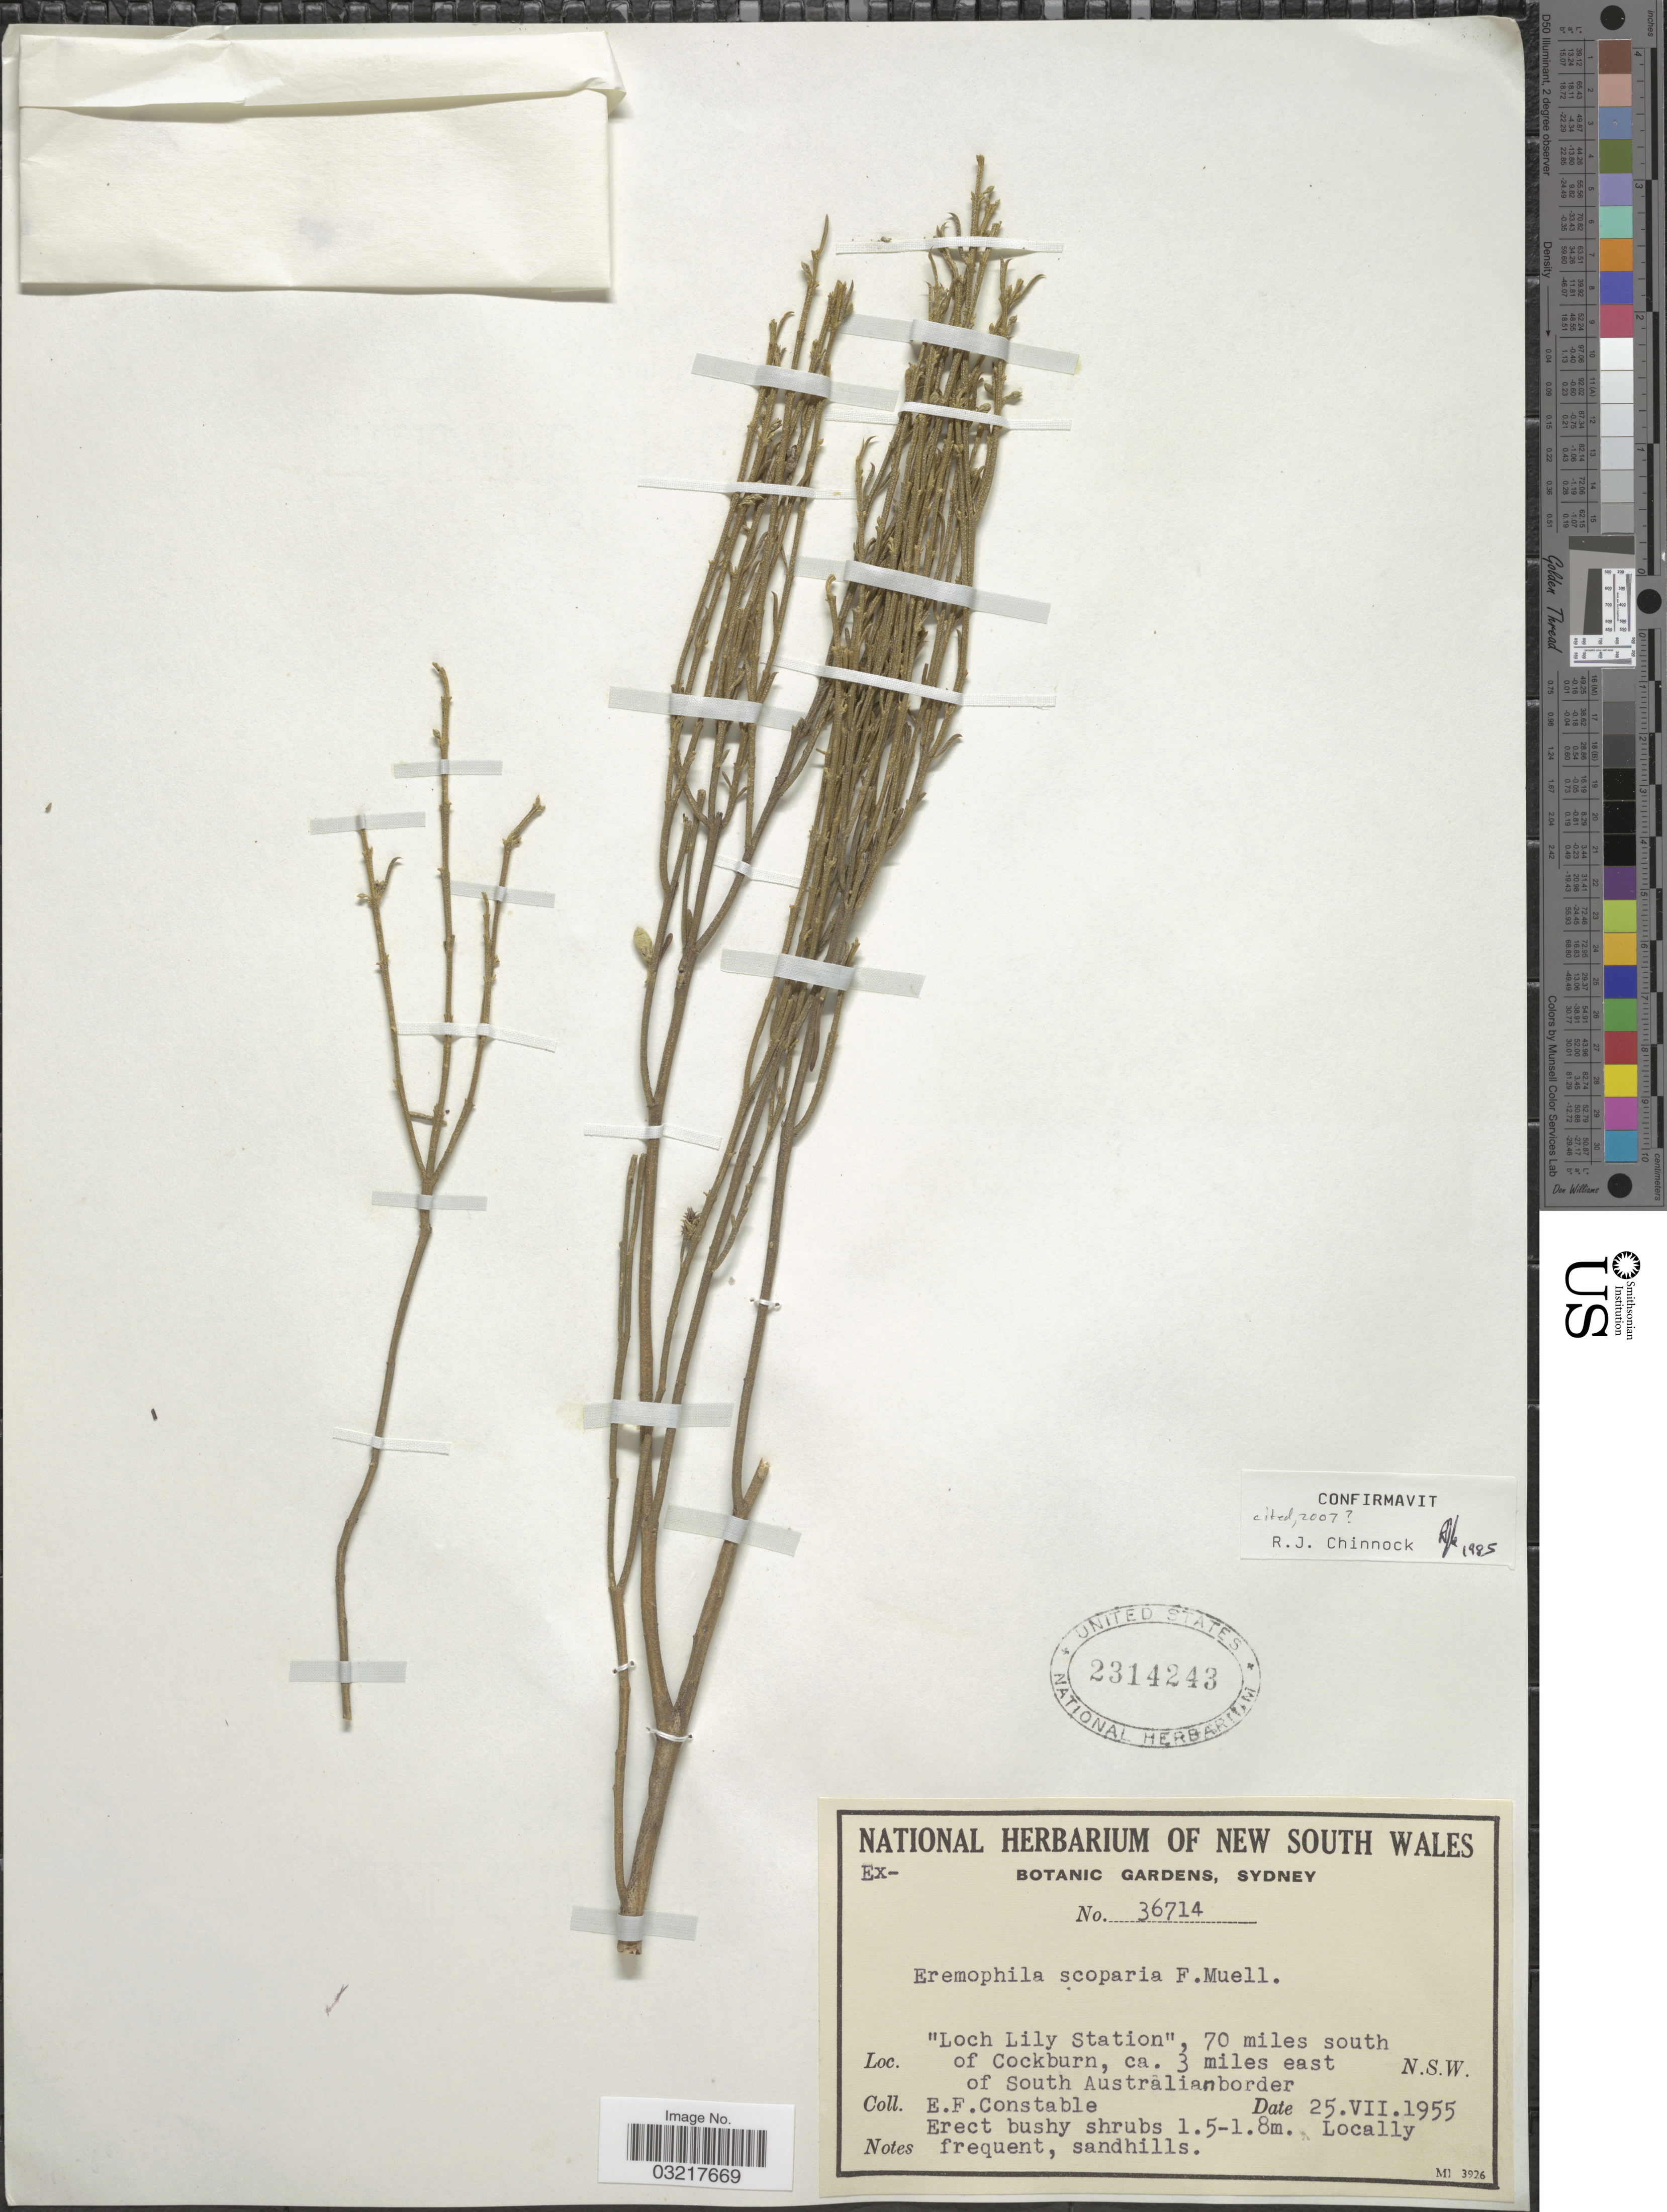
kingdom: Plantae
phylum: Tracheophyta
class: Magnoliopsida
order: Lamiales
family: Scrophulariaceae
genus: Eremophila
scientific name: Eremophila scoparia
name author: (R. Br.) F. Muell.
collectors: E. F. Constable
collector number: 36714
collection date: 1955-07-25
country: Australia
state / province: New South Wales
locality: Loch Lily Station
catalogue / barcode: US 2314243